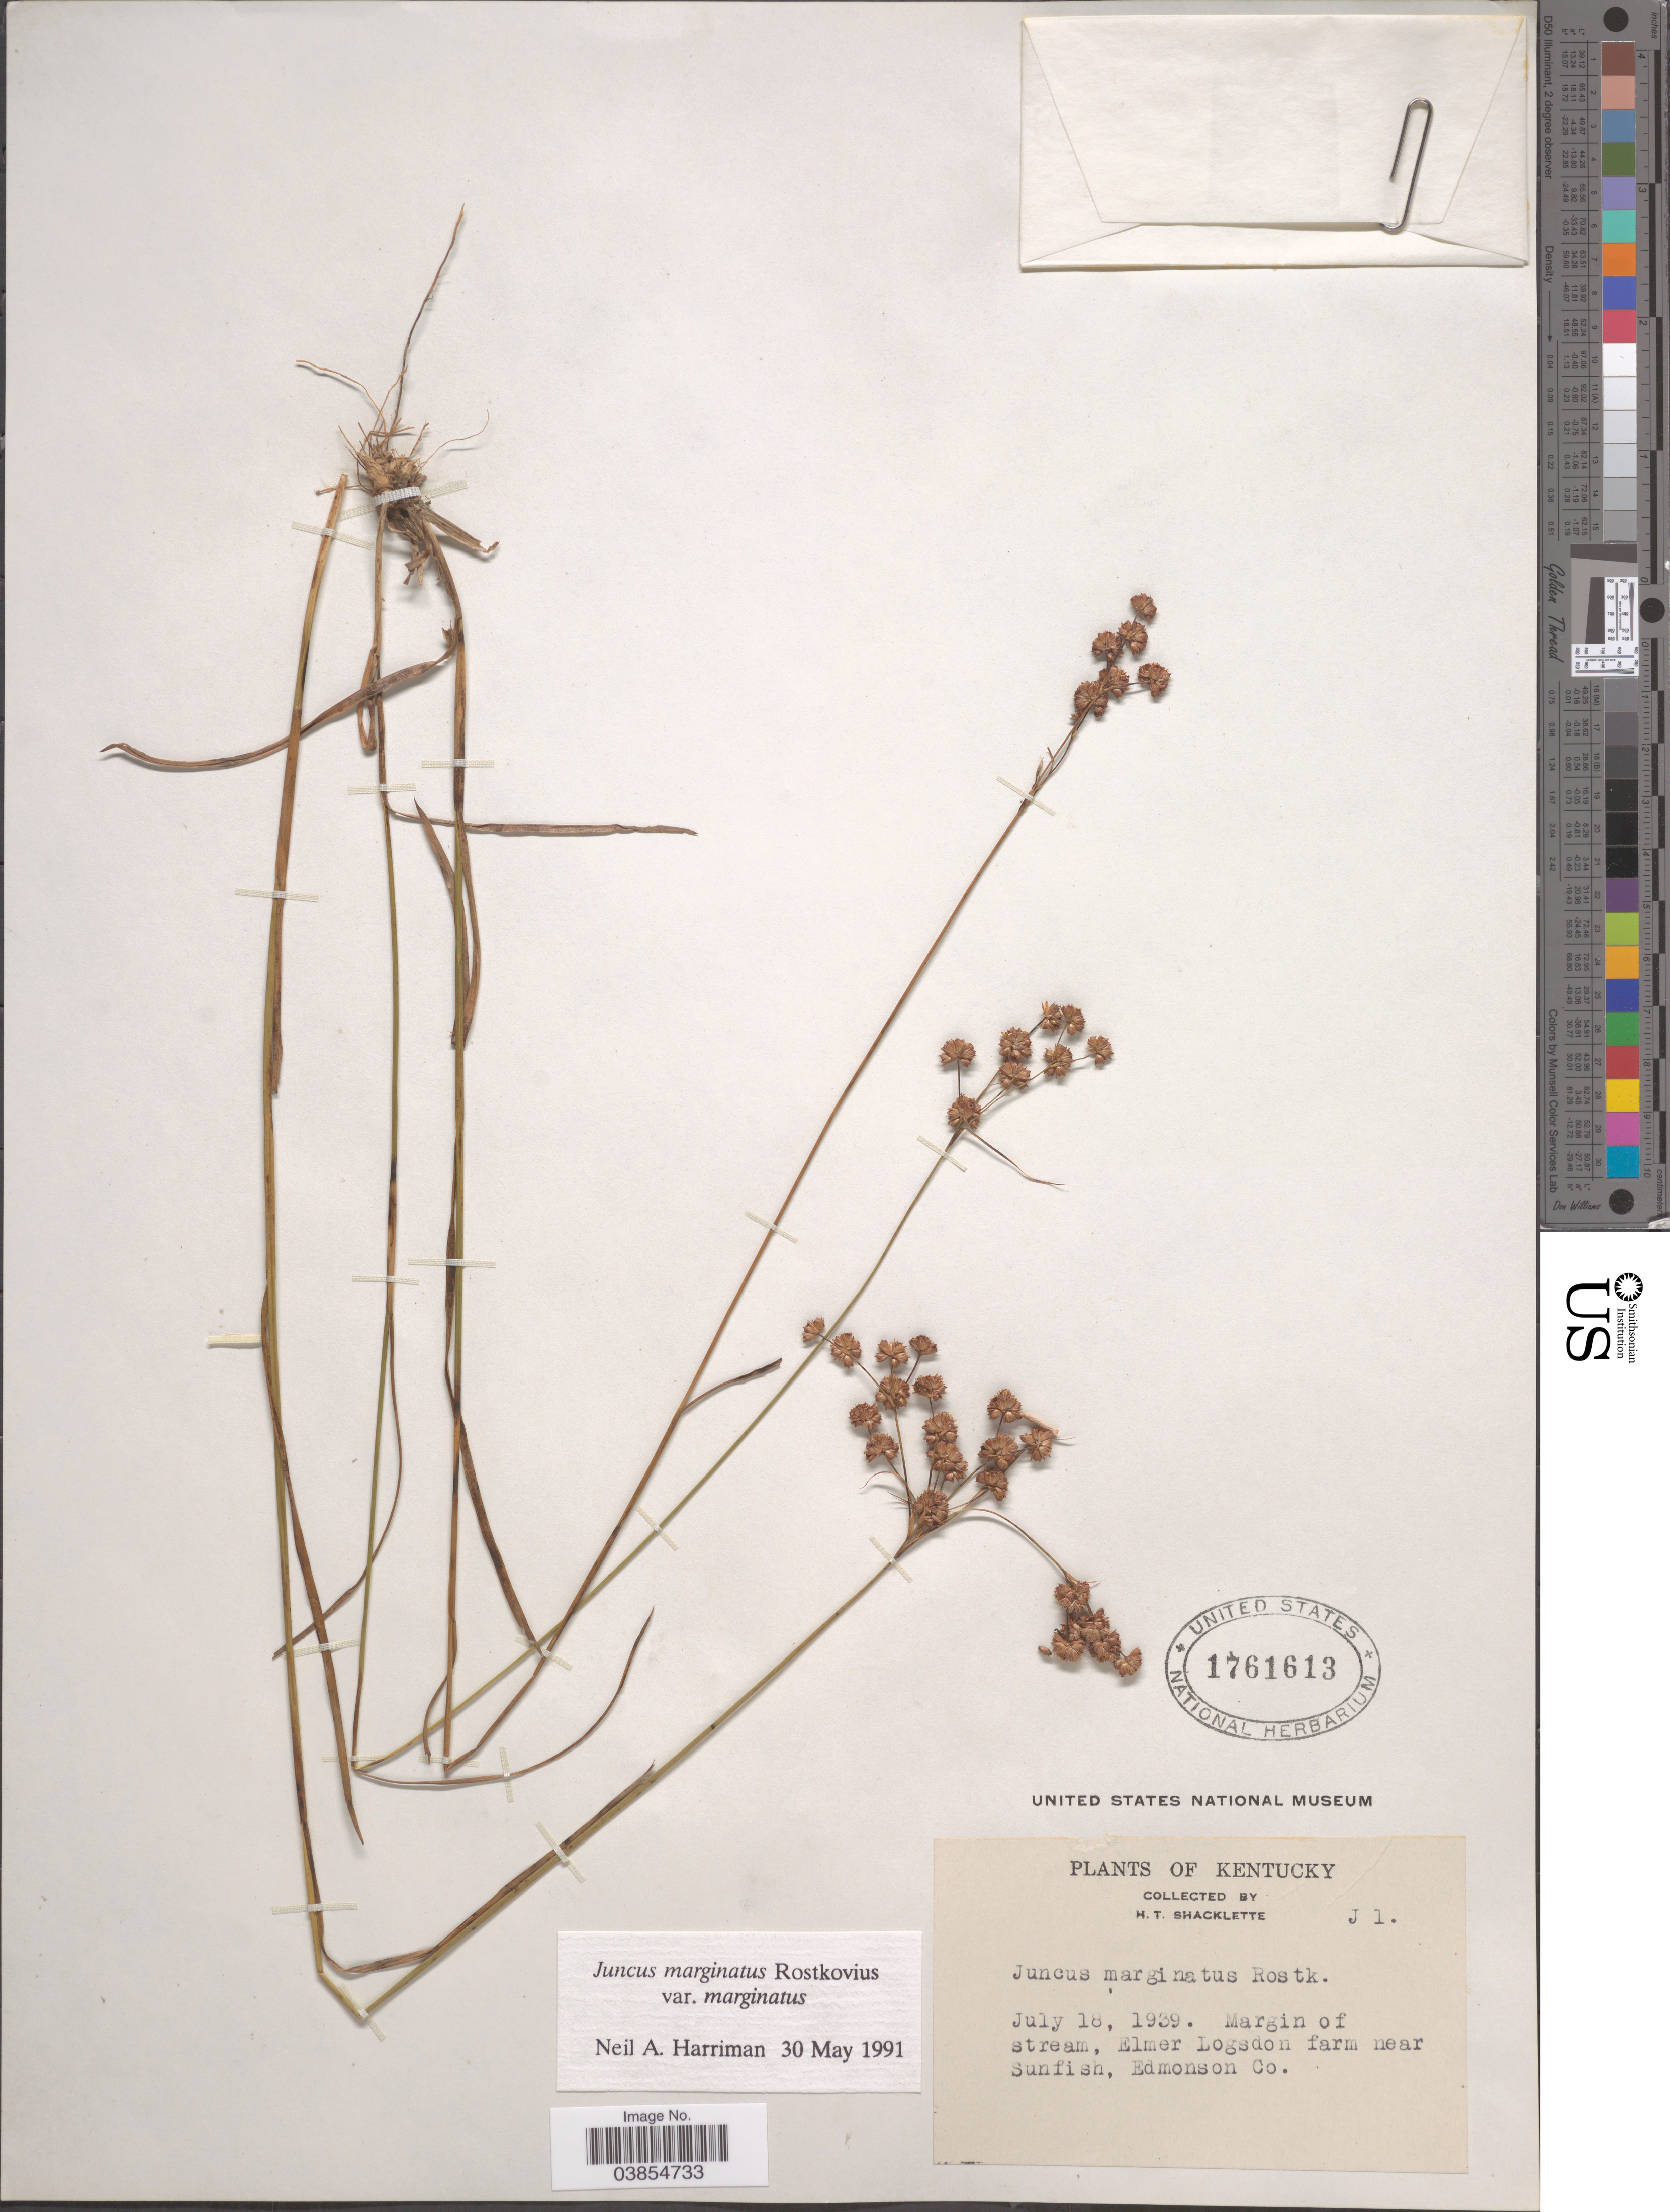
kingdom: Plantae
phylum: Tracheophyta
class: Liliopsida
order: Poales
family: Juncaceae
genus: Juncus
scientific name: Juncus marginatus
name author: Rostk.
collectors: H. Shacklette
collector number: J1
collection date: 1939-07-18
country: United States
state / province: Kentucky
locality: Margin of stream, Elmer Logsdon farm near Sunfish, Edmonson Co.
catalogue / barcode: US 1761613